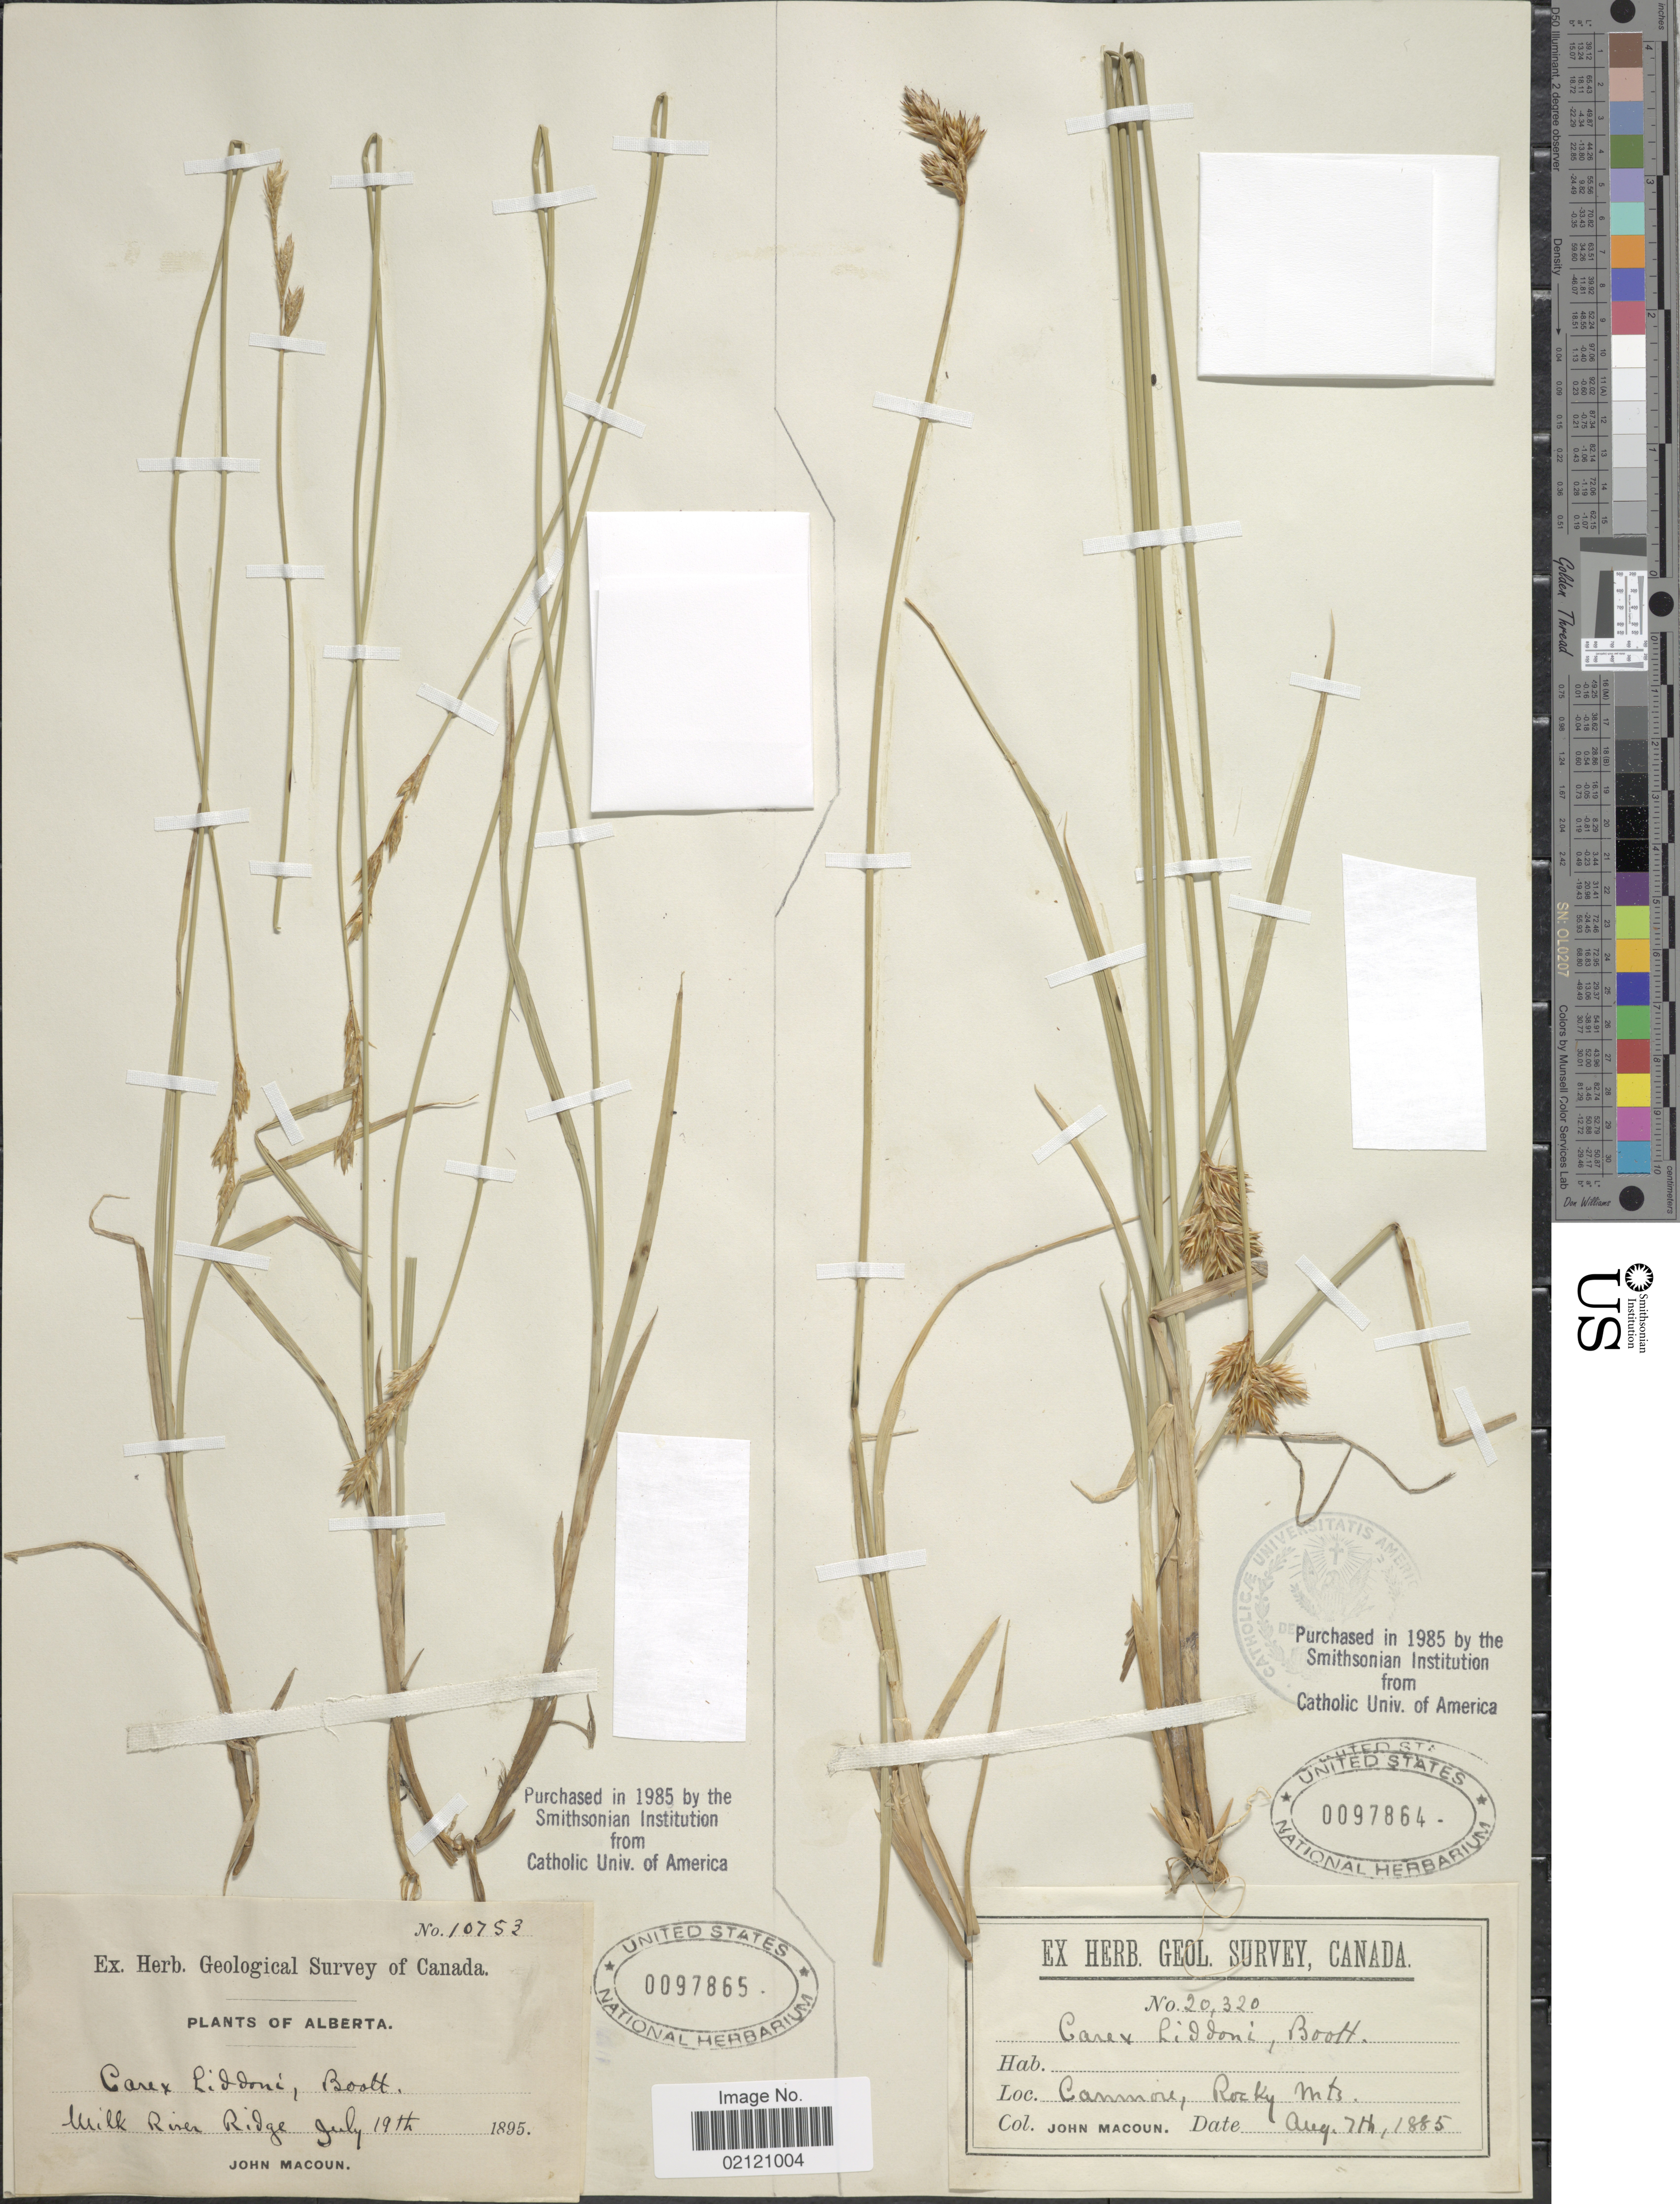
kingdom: Plantae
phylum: Tracheophyta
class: Liliopsida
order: Poales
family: Cyperaceae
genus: Carex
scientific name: Carex petasata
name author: Dewey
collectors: J. Macoun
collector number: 10753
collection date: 1895-07-19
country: Canada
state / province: Alberta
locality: Milk River Ridge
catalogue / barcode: US 97865